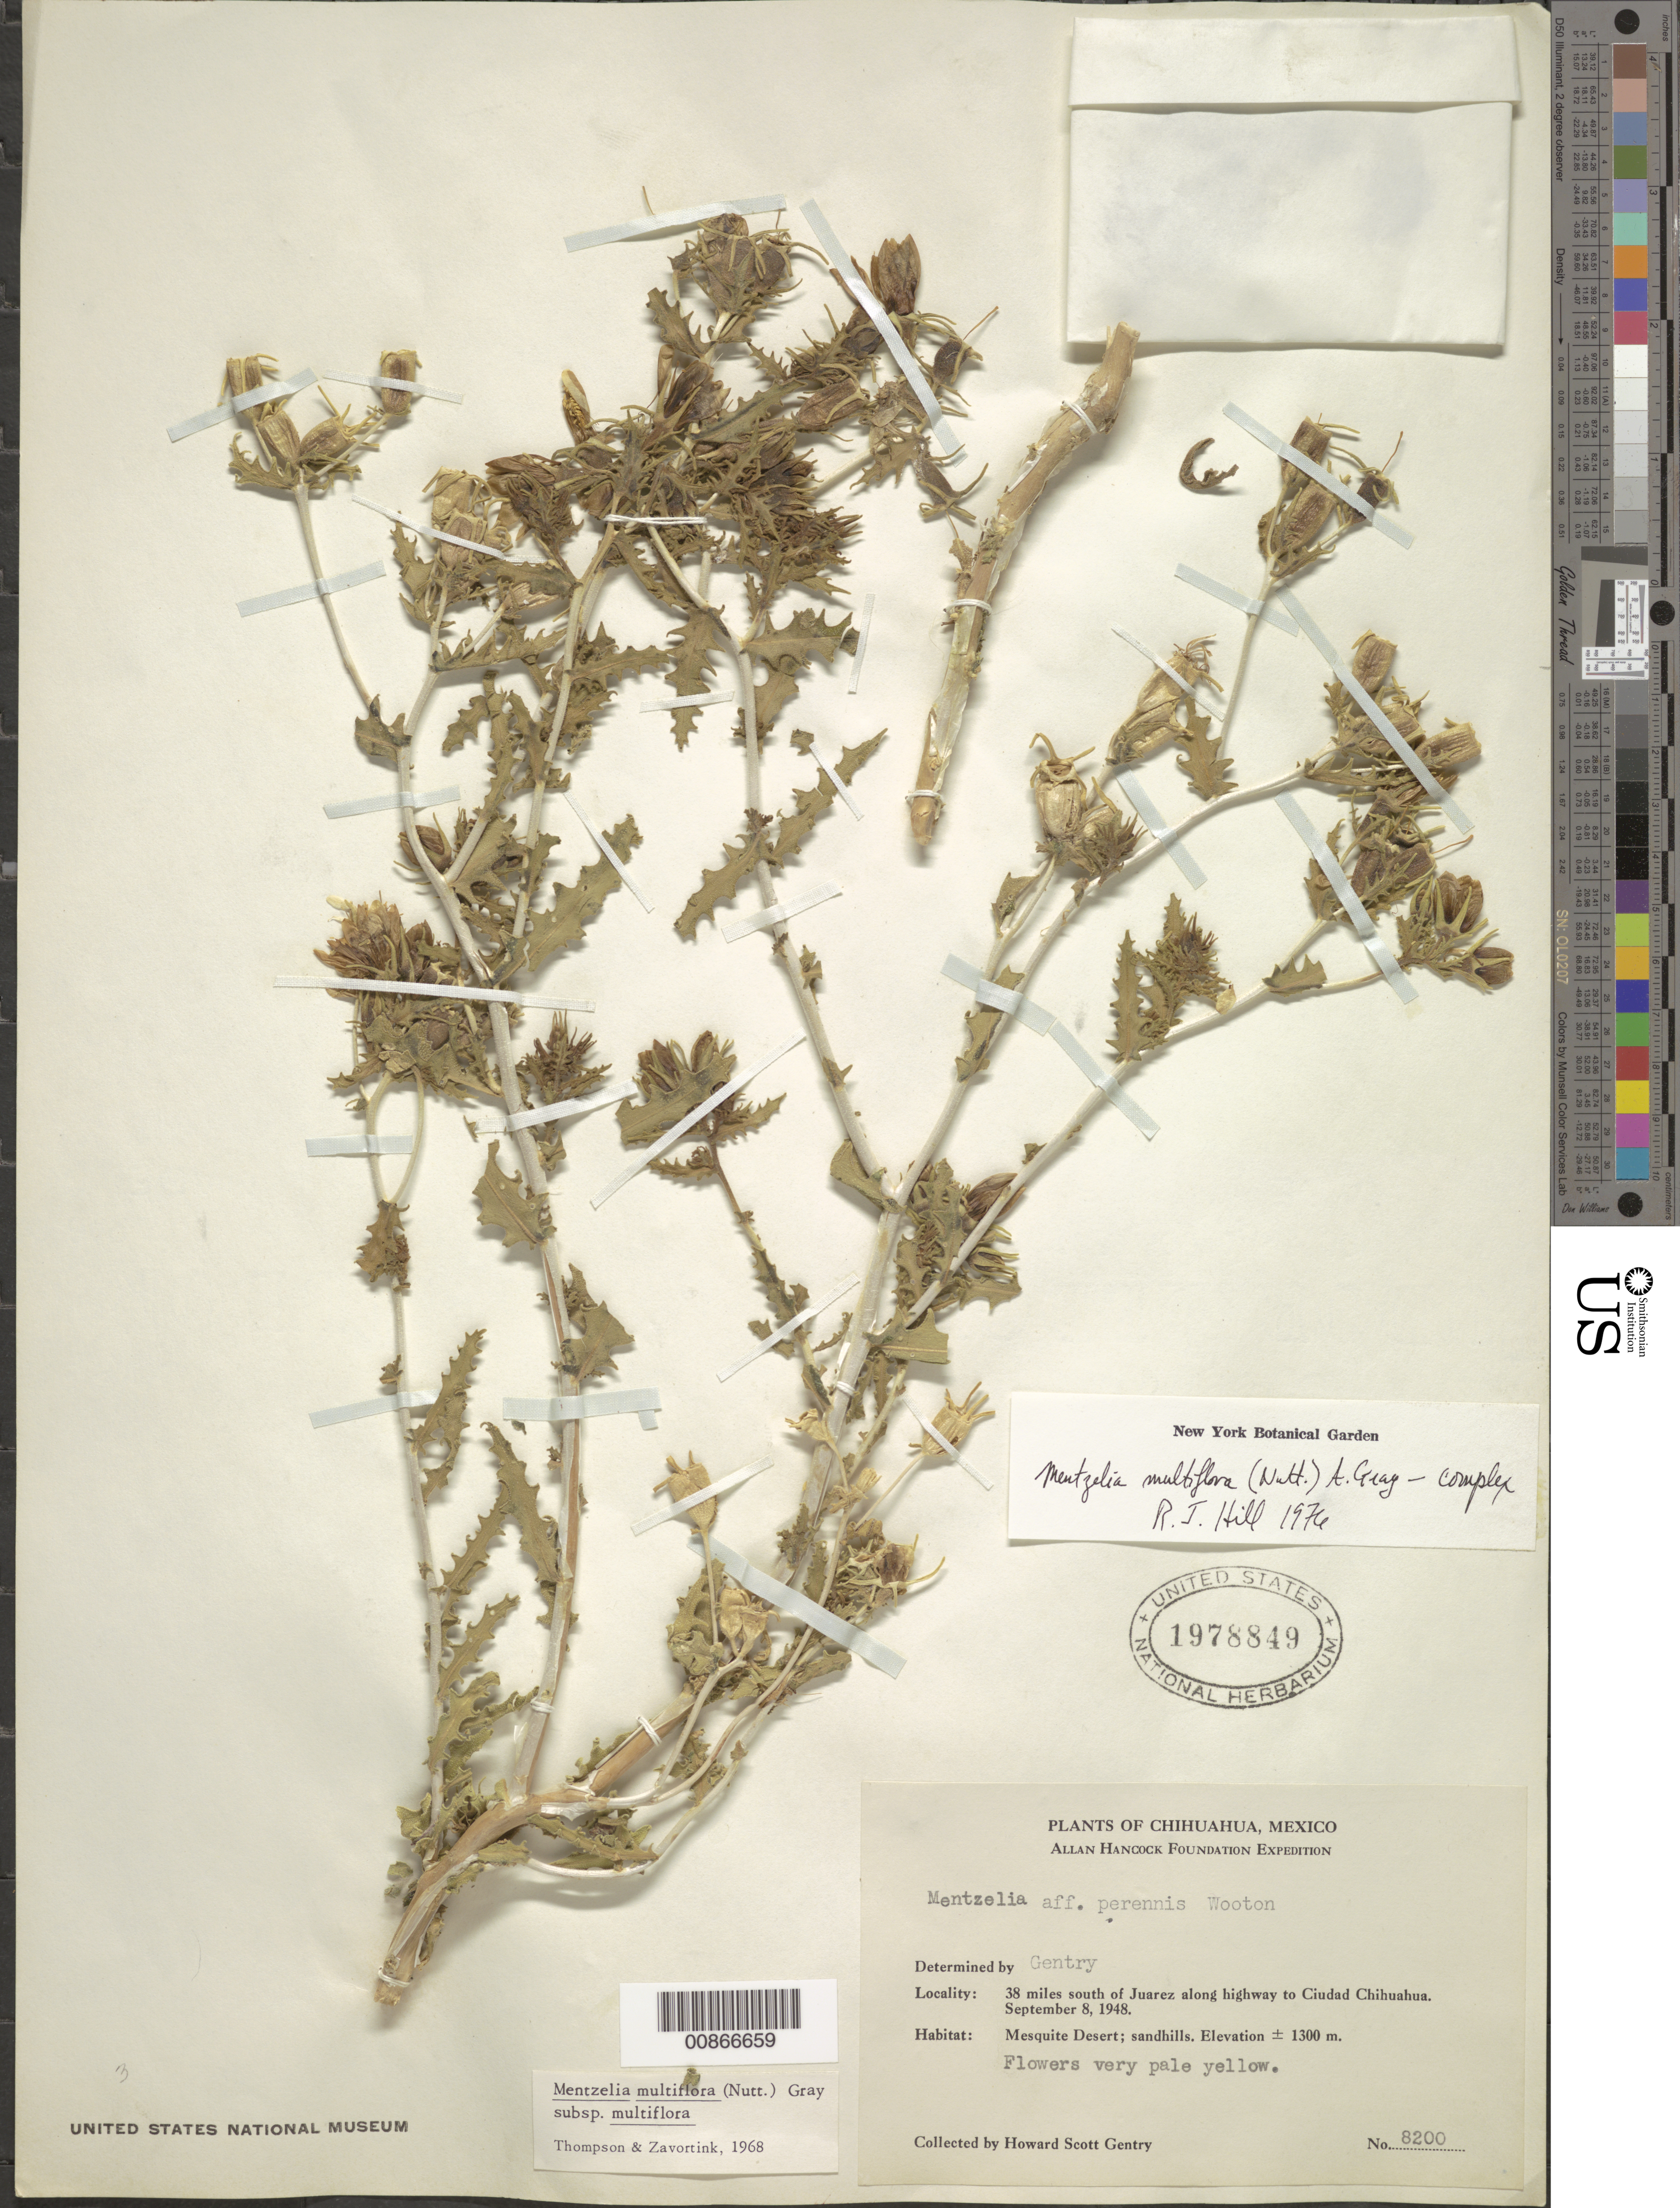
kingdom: Plantae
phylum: Tracheophyta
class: Magnoliopsida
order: Cornales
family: Loasaceae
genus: Mentzelia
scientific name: Mentzelia multiflora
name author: (Nutt.) A. Gray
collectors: H. S. Gentry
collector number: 8200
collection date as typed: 08 Sep 1948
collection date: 1948-09-08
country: Mexico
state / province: Chihuahua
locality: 38 miles south of Juárez along highway to Ciudad Chihuahua.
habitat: Mesquite Desert; sandhills.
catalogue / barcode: US 1978849